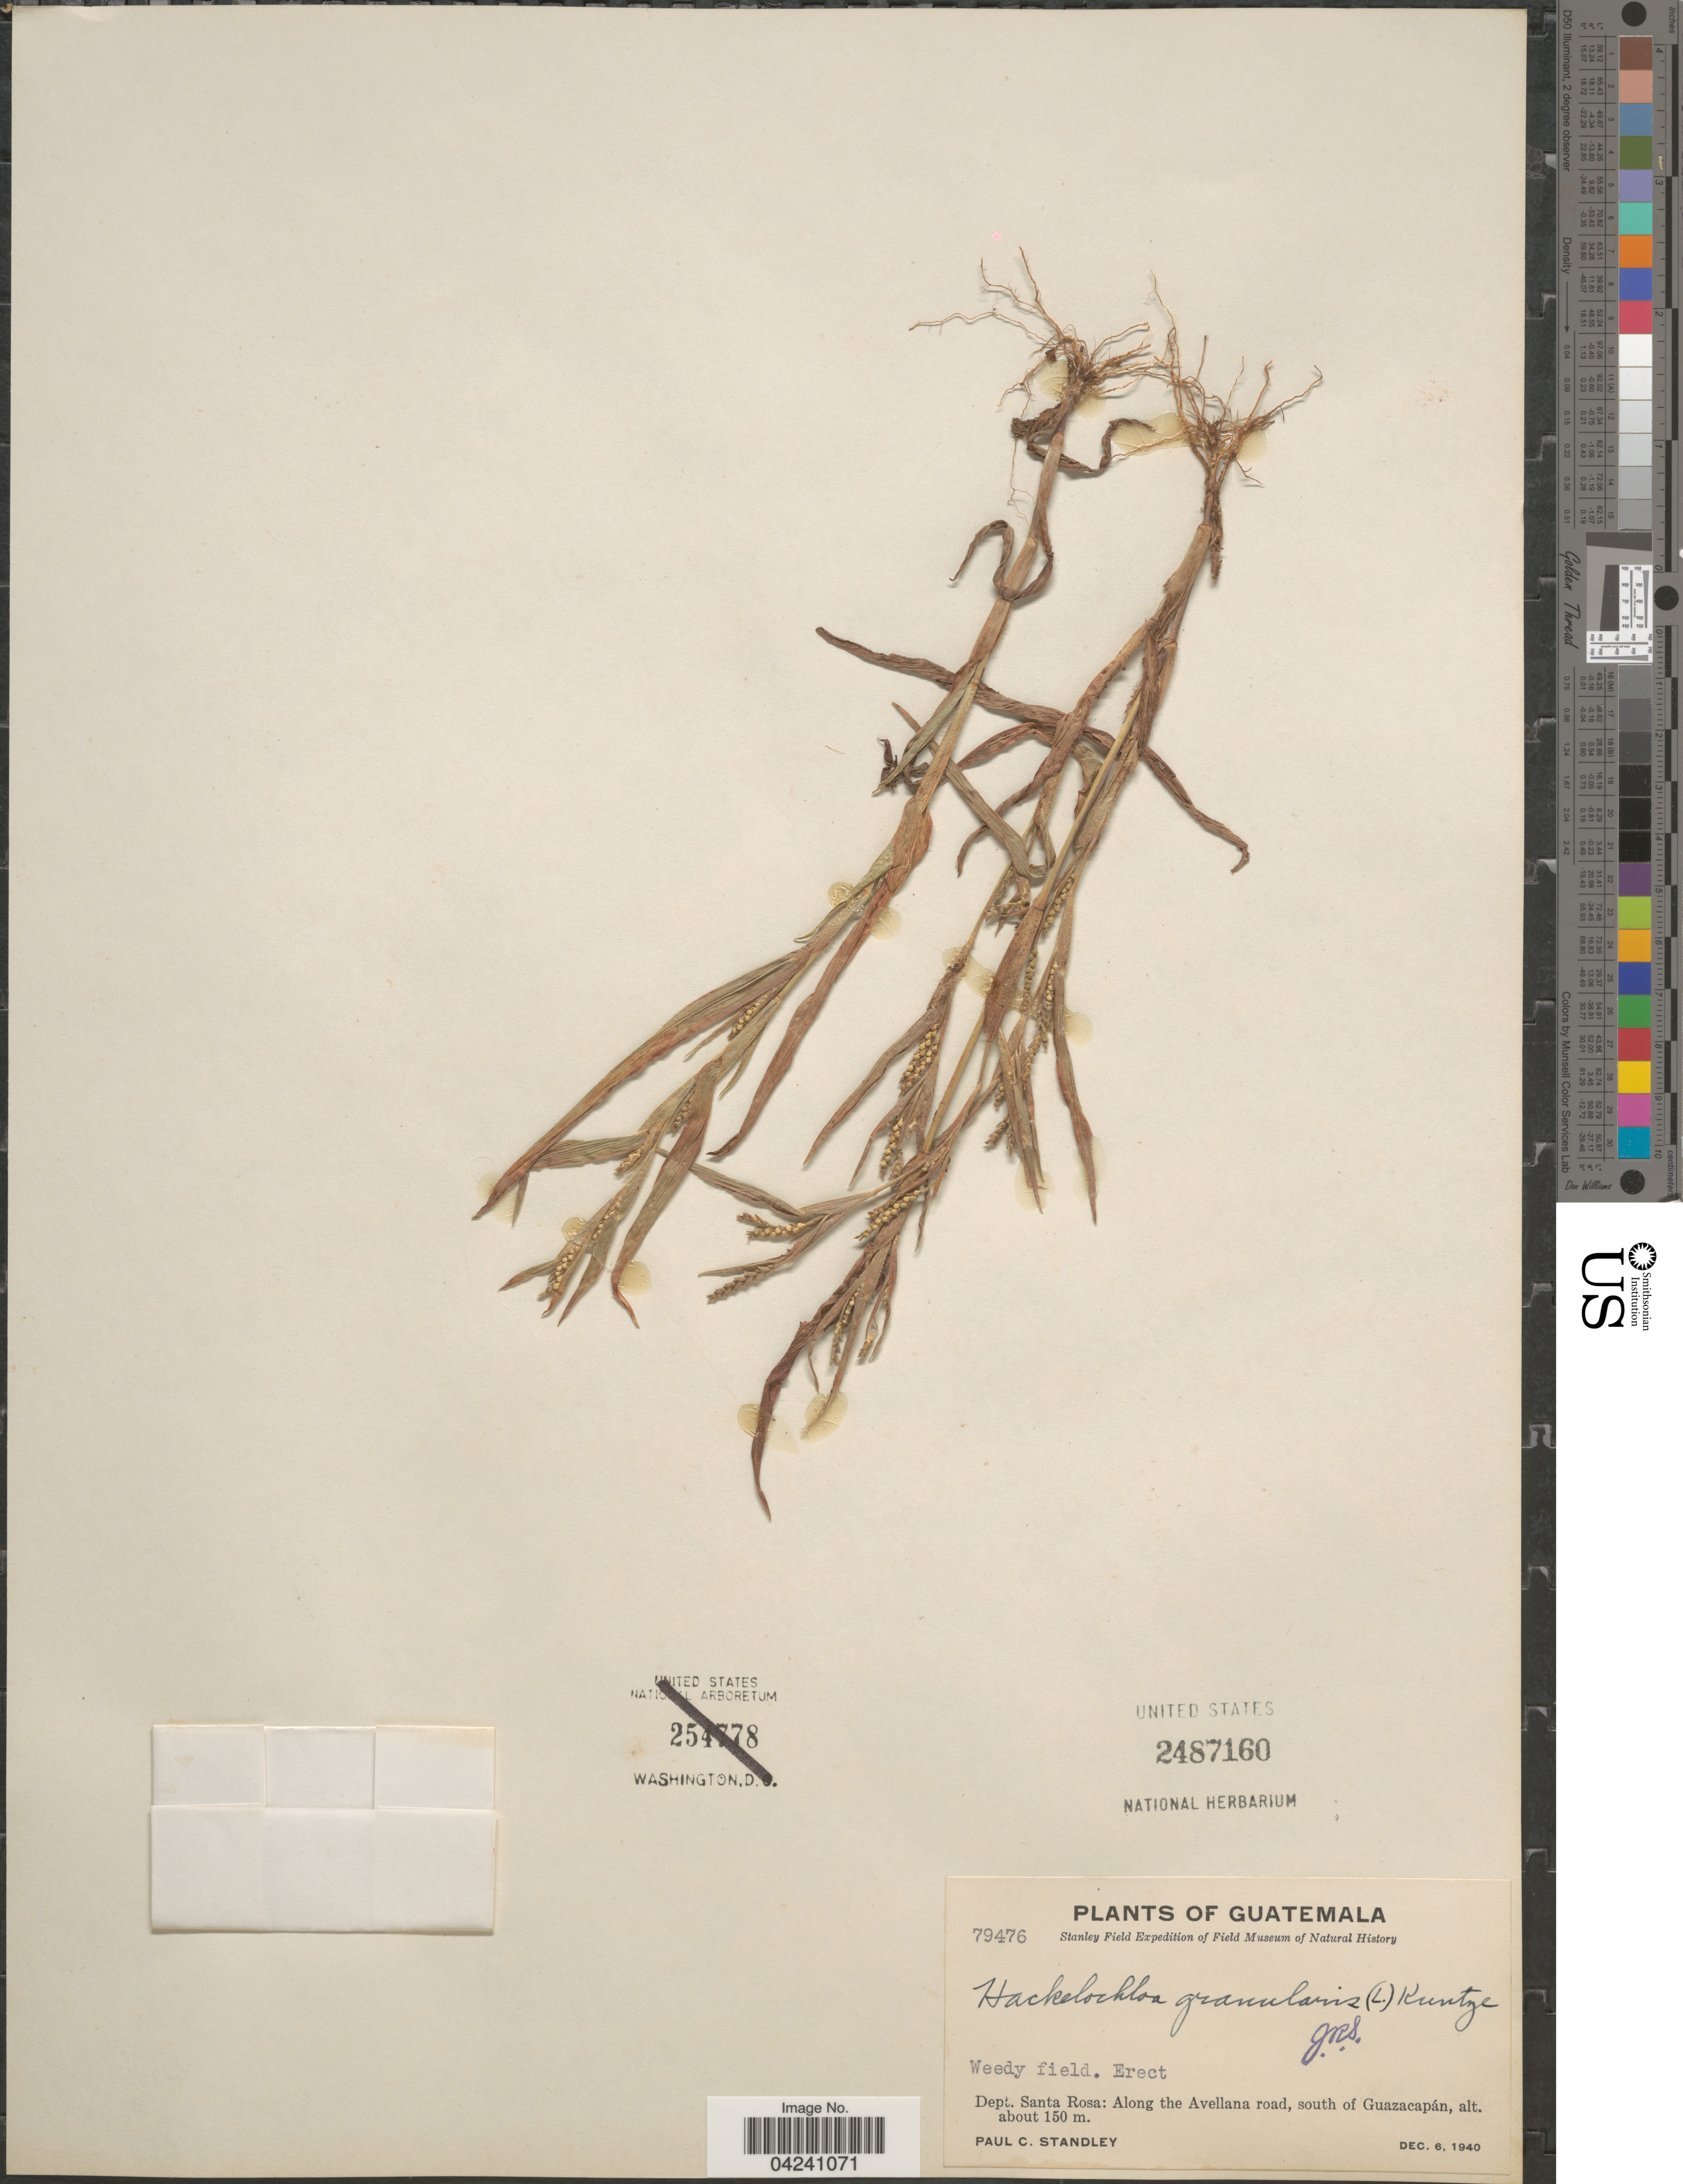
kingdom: Plantae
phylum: Tracheophyta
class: Liliopsida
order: Poales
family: Poaceae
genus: Hackelochloa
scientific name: Hackelochloa granularis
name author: (L.) Kuntze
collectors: P. C. Standley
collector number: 79476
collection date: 1940-12-06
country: Guatemala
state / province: Santa Rosa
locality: Stanley Field Expedition. Dept. Santa Rosa: Along the Avellana road, south of Guazacapán.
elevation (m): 150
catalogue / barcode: US 2487160